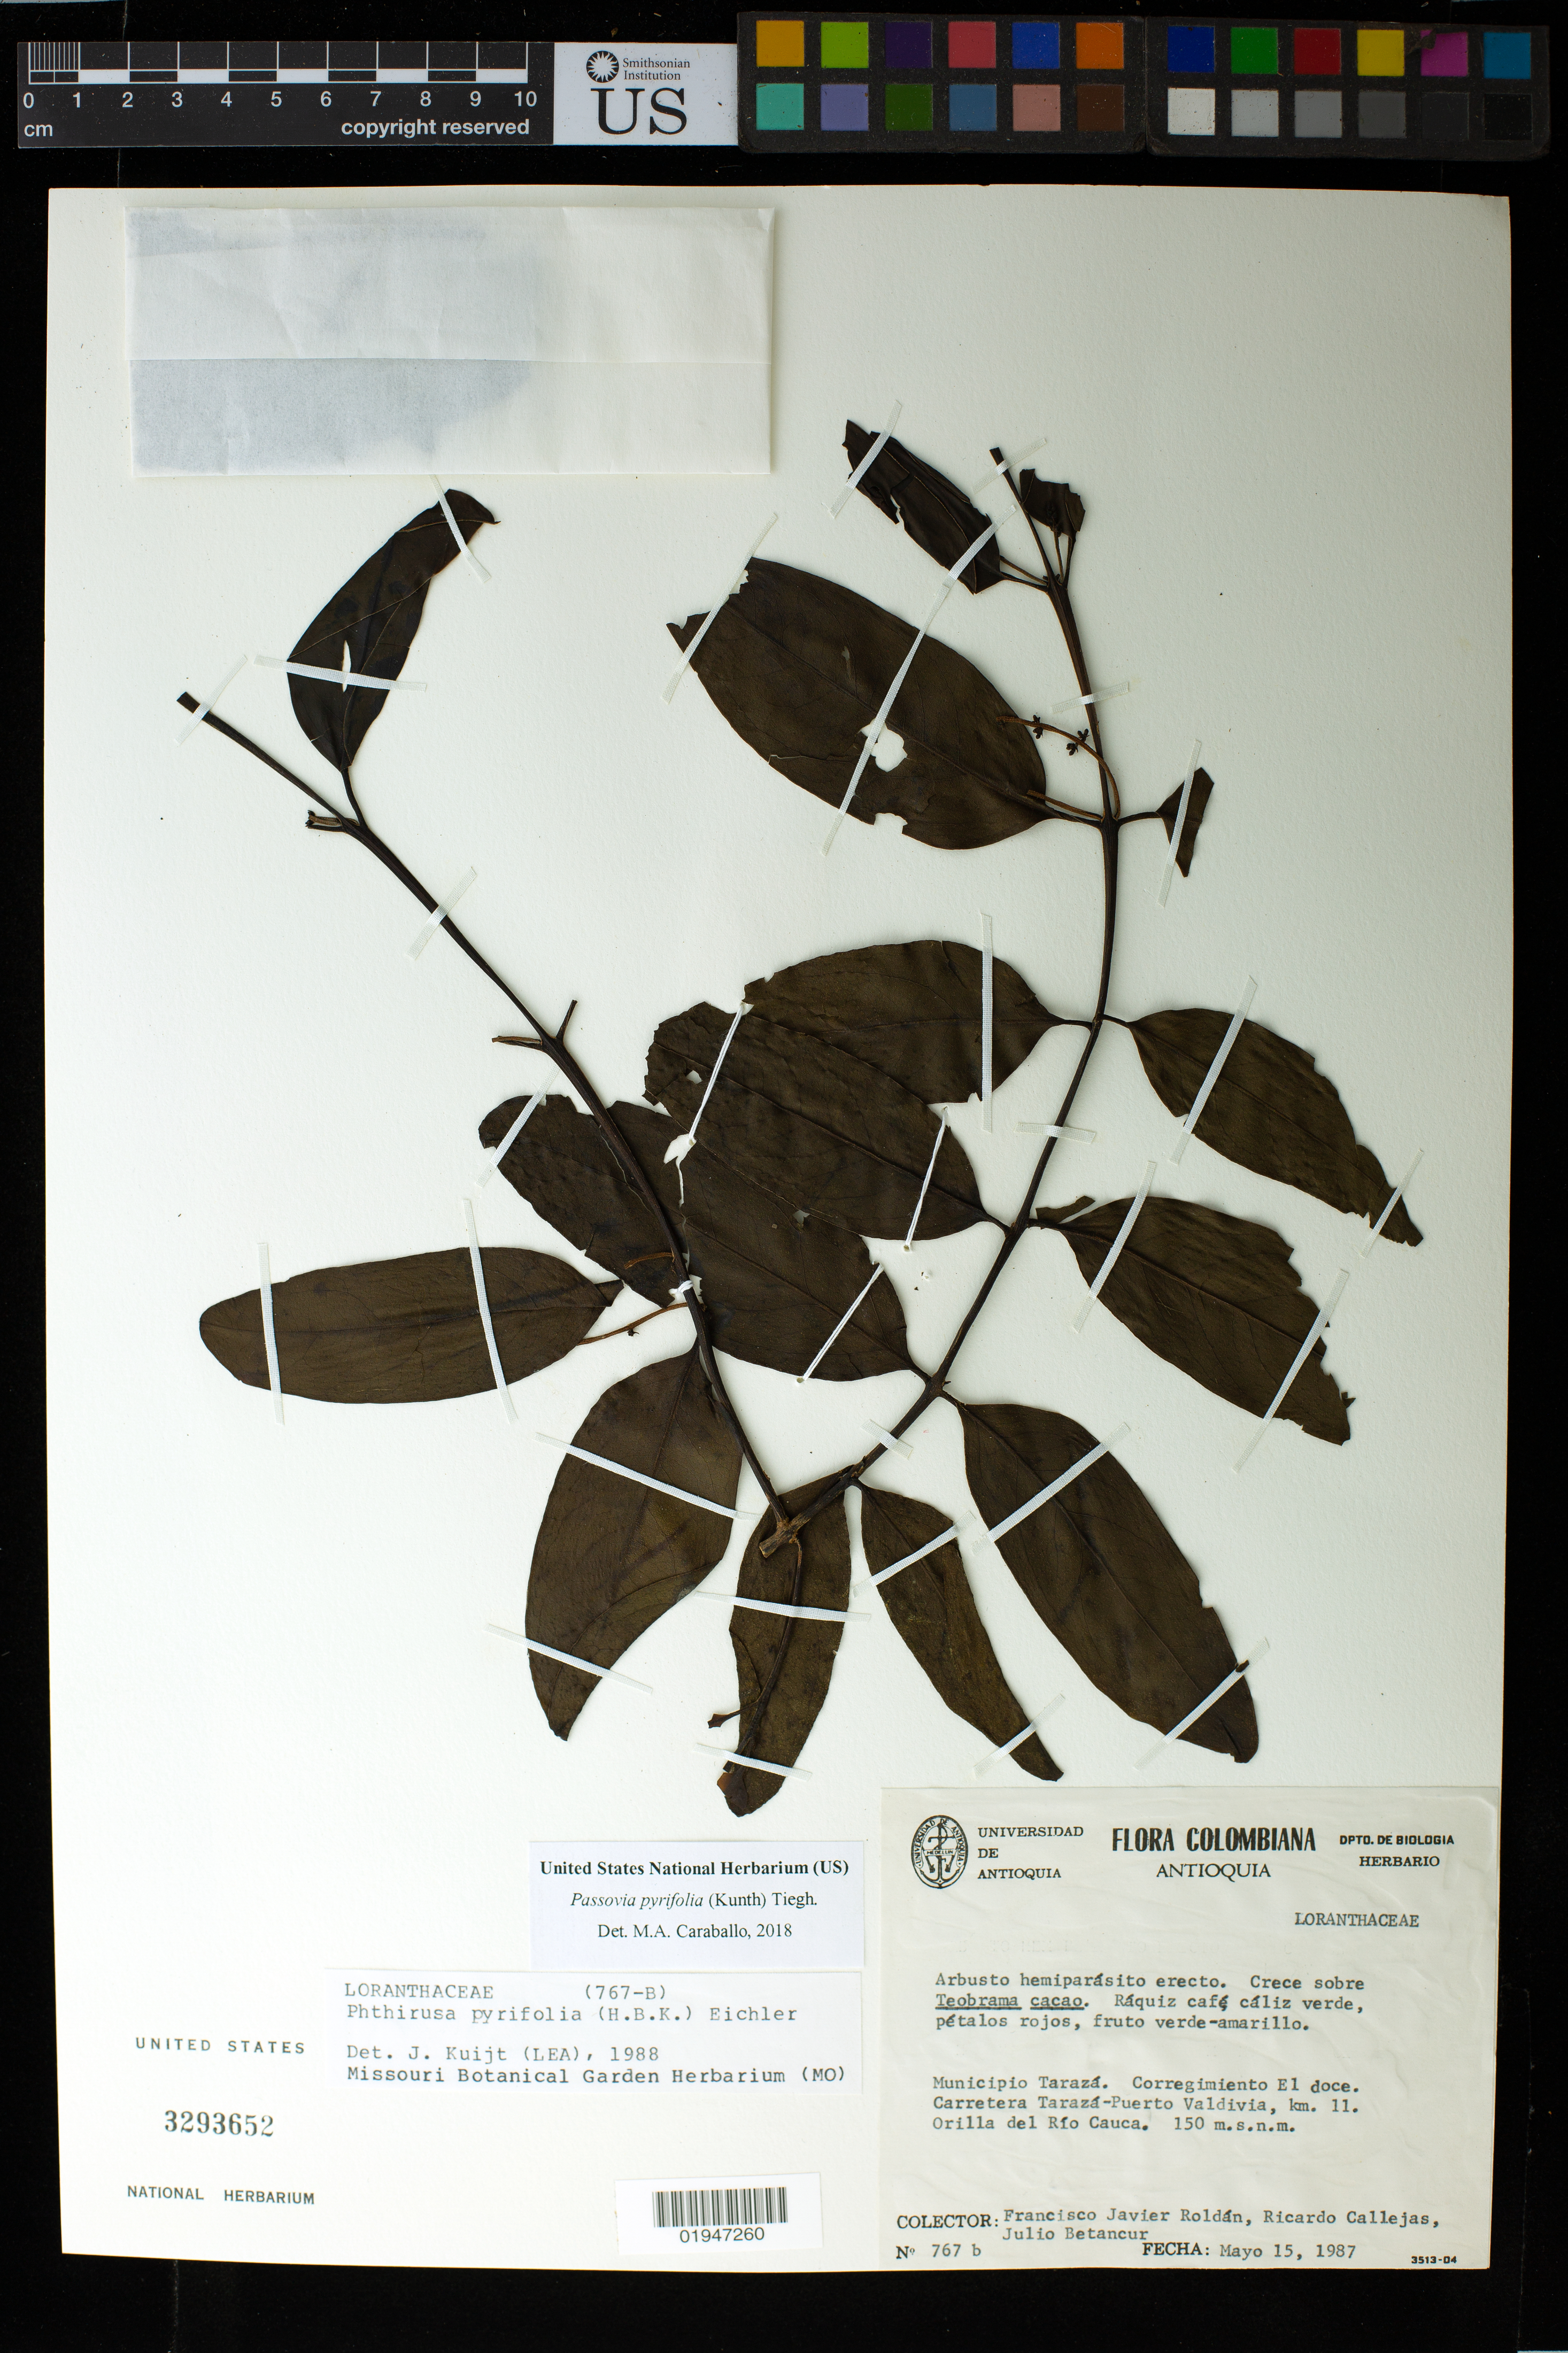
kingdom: Plantae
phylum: Tracheophyta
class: Magnoliopsida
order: Santalales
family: Loranthaceae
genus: Passovia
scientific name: Passovia pyrifolia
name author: (Kunth) Tiegh.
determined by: Caraballo-Ortiz, Marcos A., (MISS), University of Mississippi (UNITED STATES)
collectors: F. J. Roldán, R. Callejas & J. C. Betancur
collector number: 767 b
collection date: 1987-05-15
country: Colombia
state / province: Antioquiá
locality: Municipio Tarazá. Corregimiento El doce. Carretera Tarazá-Puerto Valdivia, km 11. Orilla del Río Cauca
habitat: Crece sobre Teobrama cacao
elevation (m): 150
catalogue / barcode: US 3293652